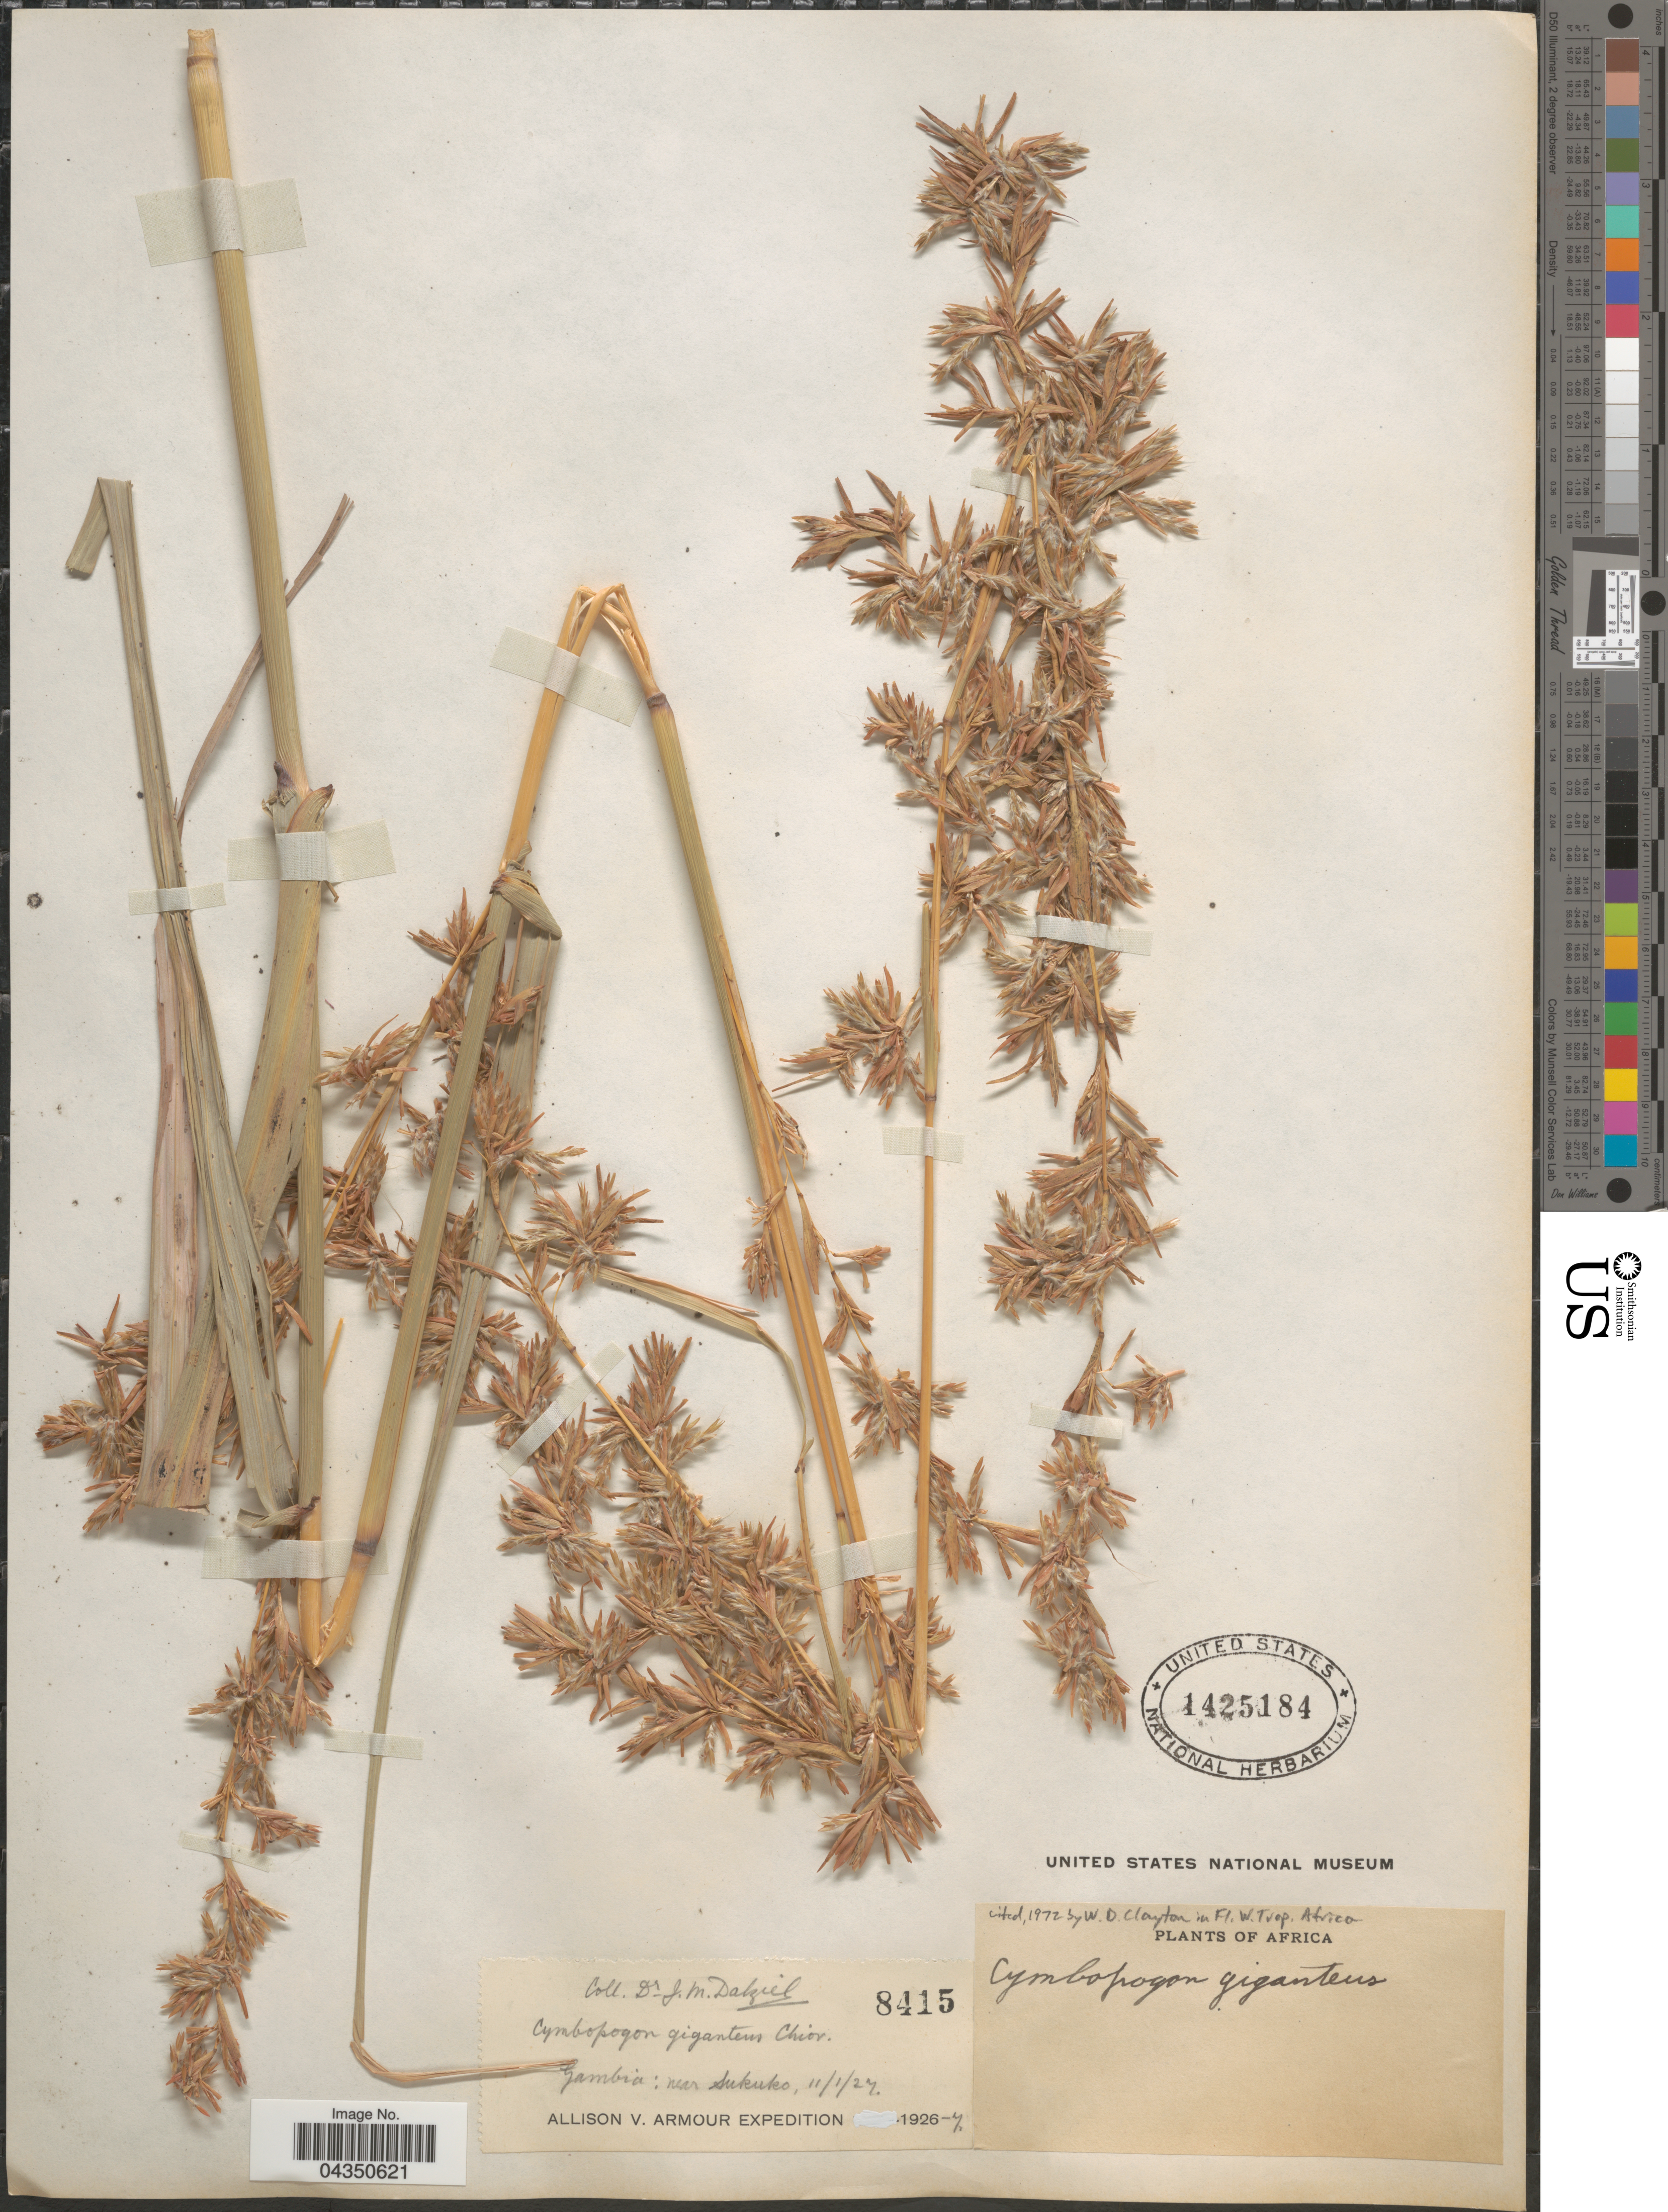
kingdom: Plantae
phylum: Tracheophyta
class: Liliopsida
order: Poales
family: Poaceae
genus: Cymbopogon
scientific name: Cymbopogon giganteus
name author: Chiov.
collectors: J. Dalziel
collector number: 8415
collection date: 1927-01-11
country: Gambia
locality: Africa. Allison V. Armour Expedition 1926-7. Gambia: near Sukuko.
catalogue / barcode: US 1425184